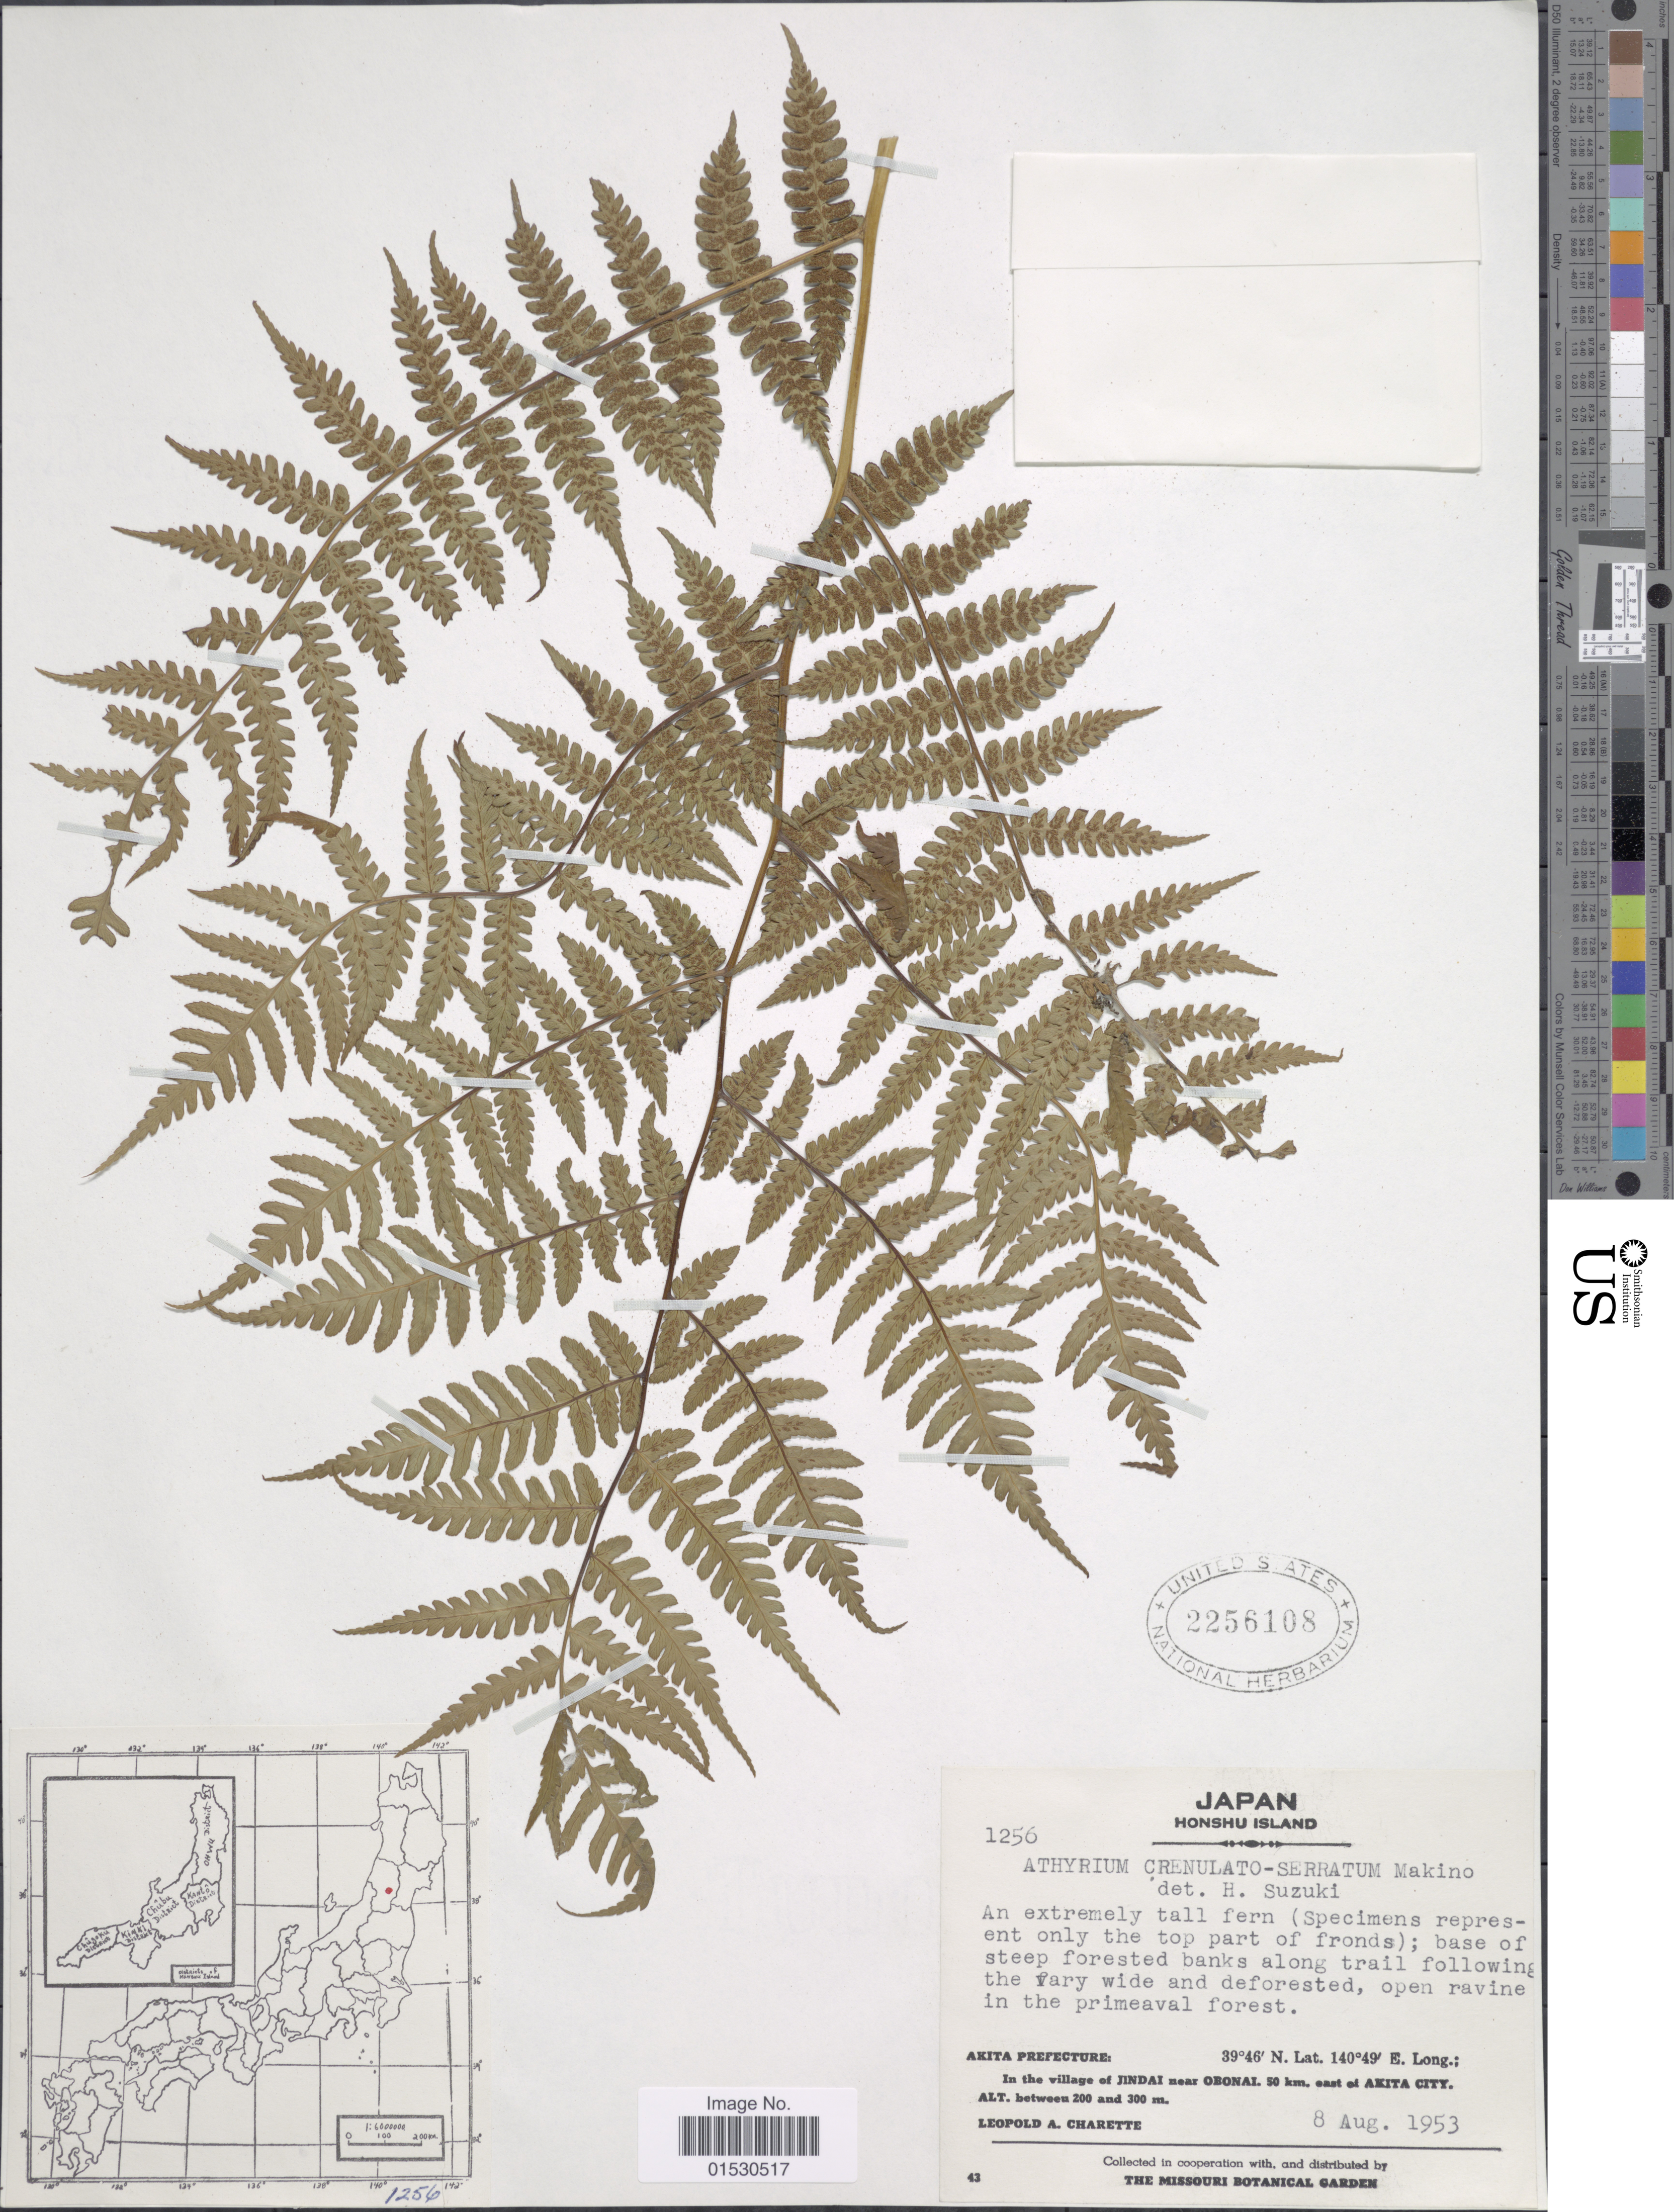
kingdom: Plantae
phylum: Tracheophyta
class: Polypodiopsida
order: Polypodiales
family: Athyriaceae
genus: Athyrium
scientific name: Athyrium crenulato-serratum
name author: Makino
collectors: L. A. Charette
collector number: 1256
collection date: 1953-08-08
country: Japan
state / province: Akita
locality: Honshu Island, In the village of Jindai near Obonai 50 km east of Akita City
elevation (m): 200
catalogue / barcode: US 2256108